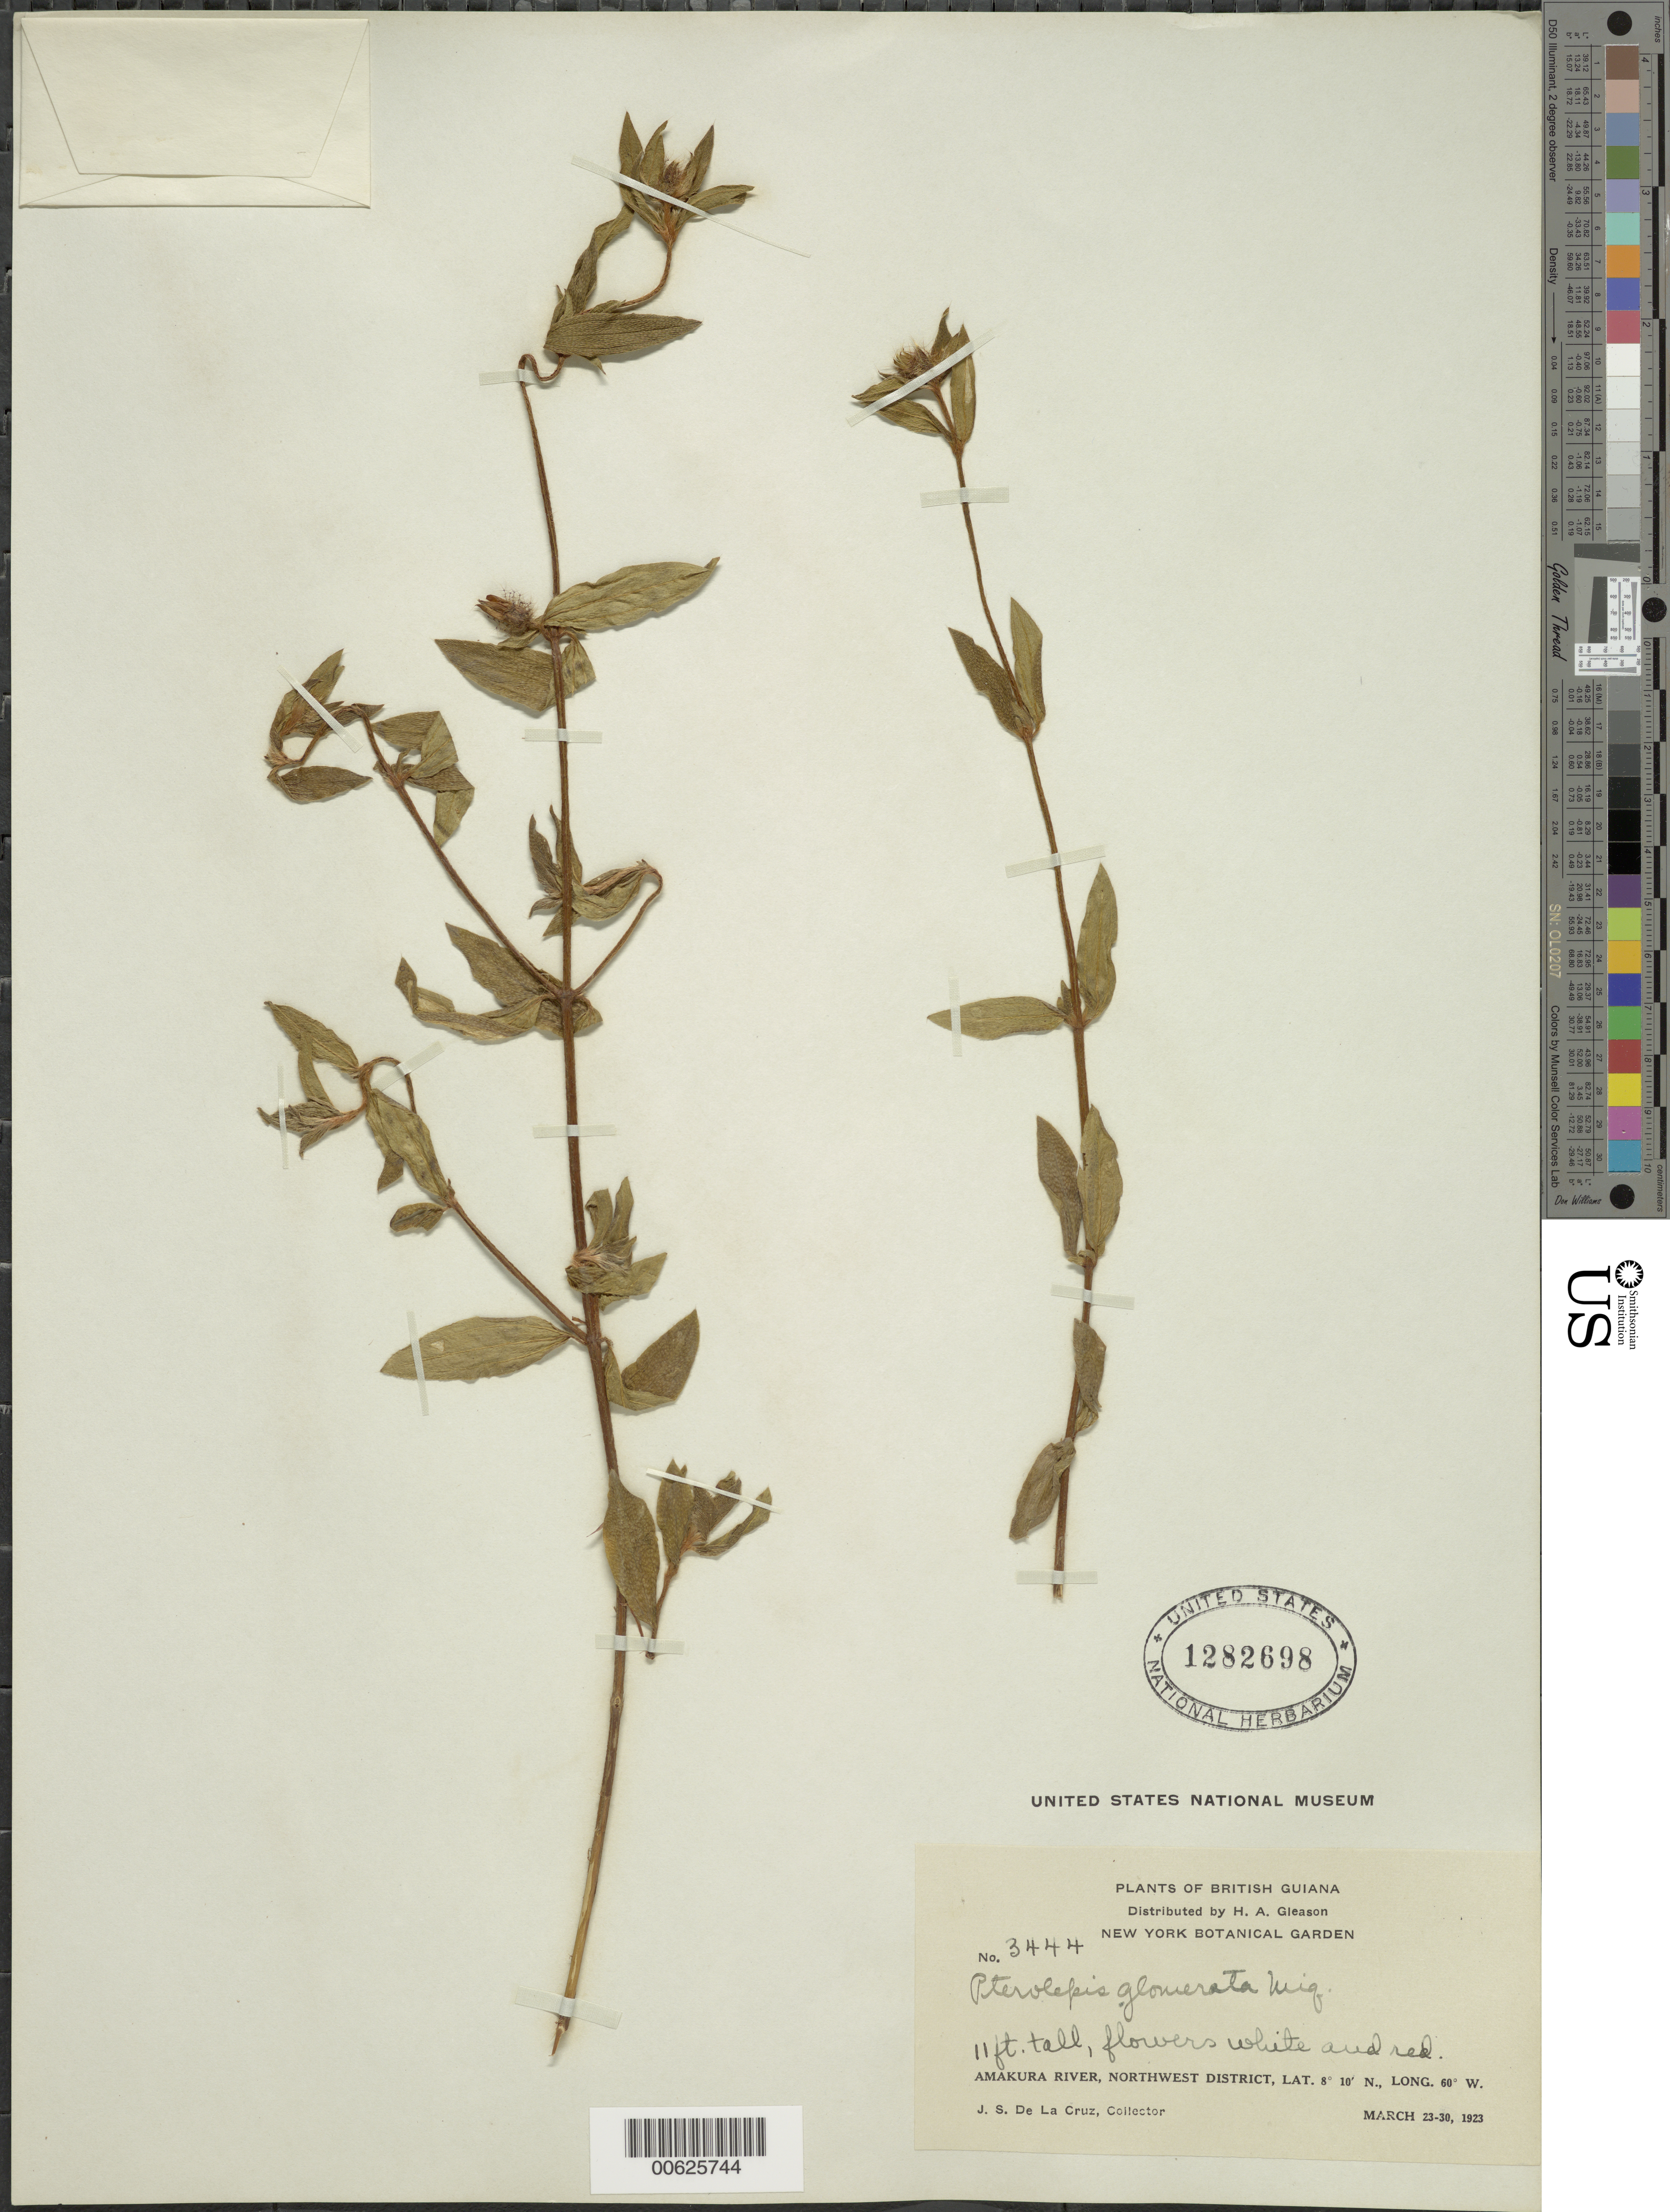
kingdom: Plantae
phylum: Tracheophyta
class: Magnoliopsida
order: Myrtales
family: Melastomataceae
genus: Pterolepis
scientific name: Pterolepis glomerata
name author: (Rottb.) Miq.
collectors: J. S. de la Cruz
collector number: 3444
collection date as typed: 23-Mar-23 to 30-Mar-23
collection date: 1923-03-23/1923-03-30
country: Guyana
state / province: Barima-Waini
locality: Amakura R., NW District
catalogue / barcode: US 1282698